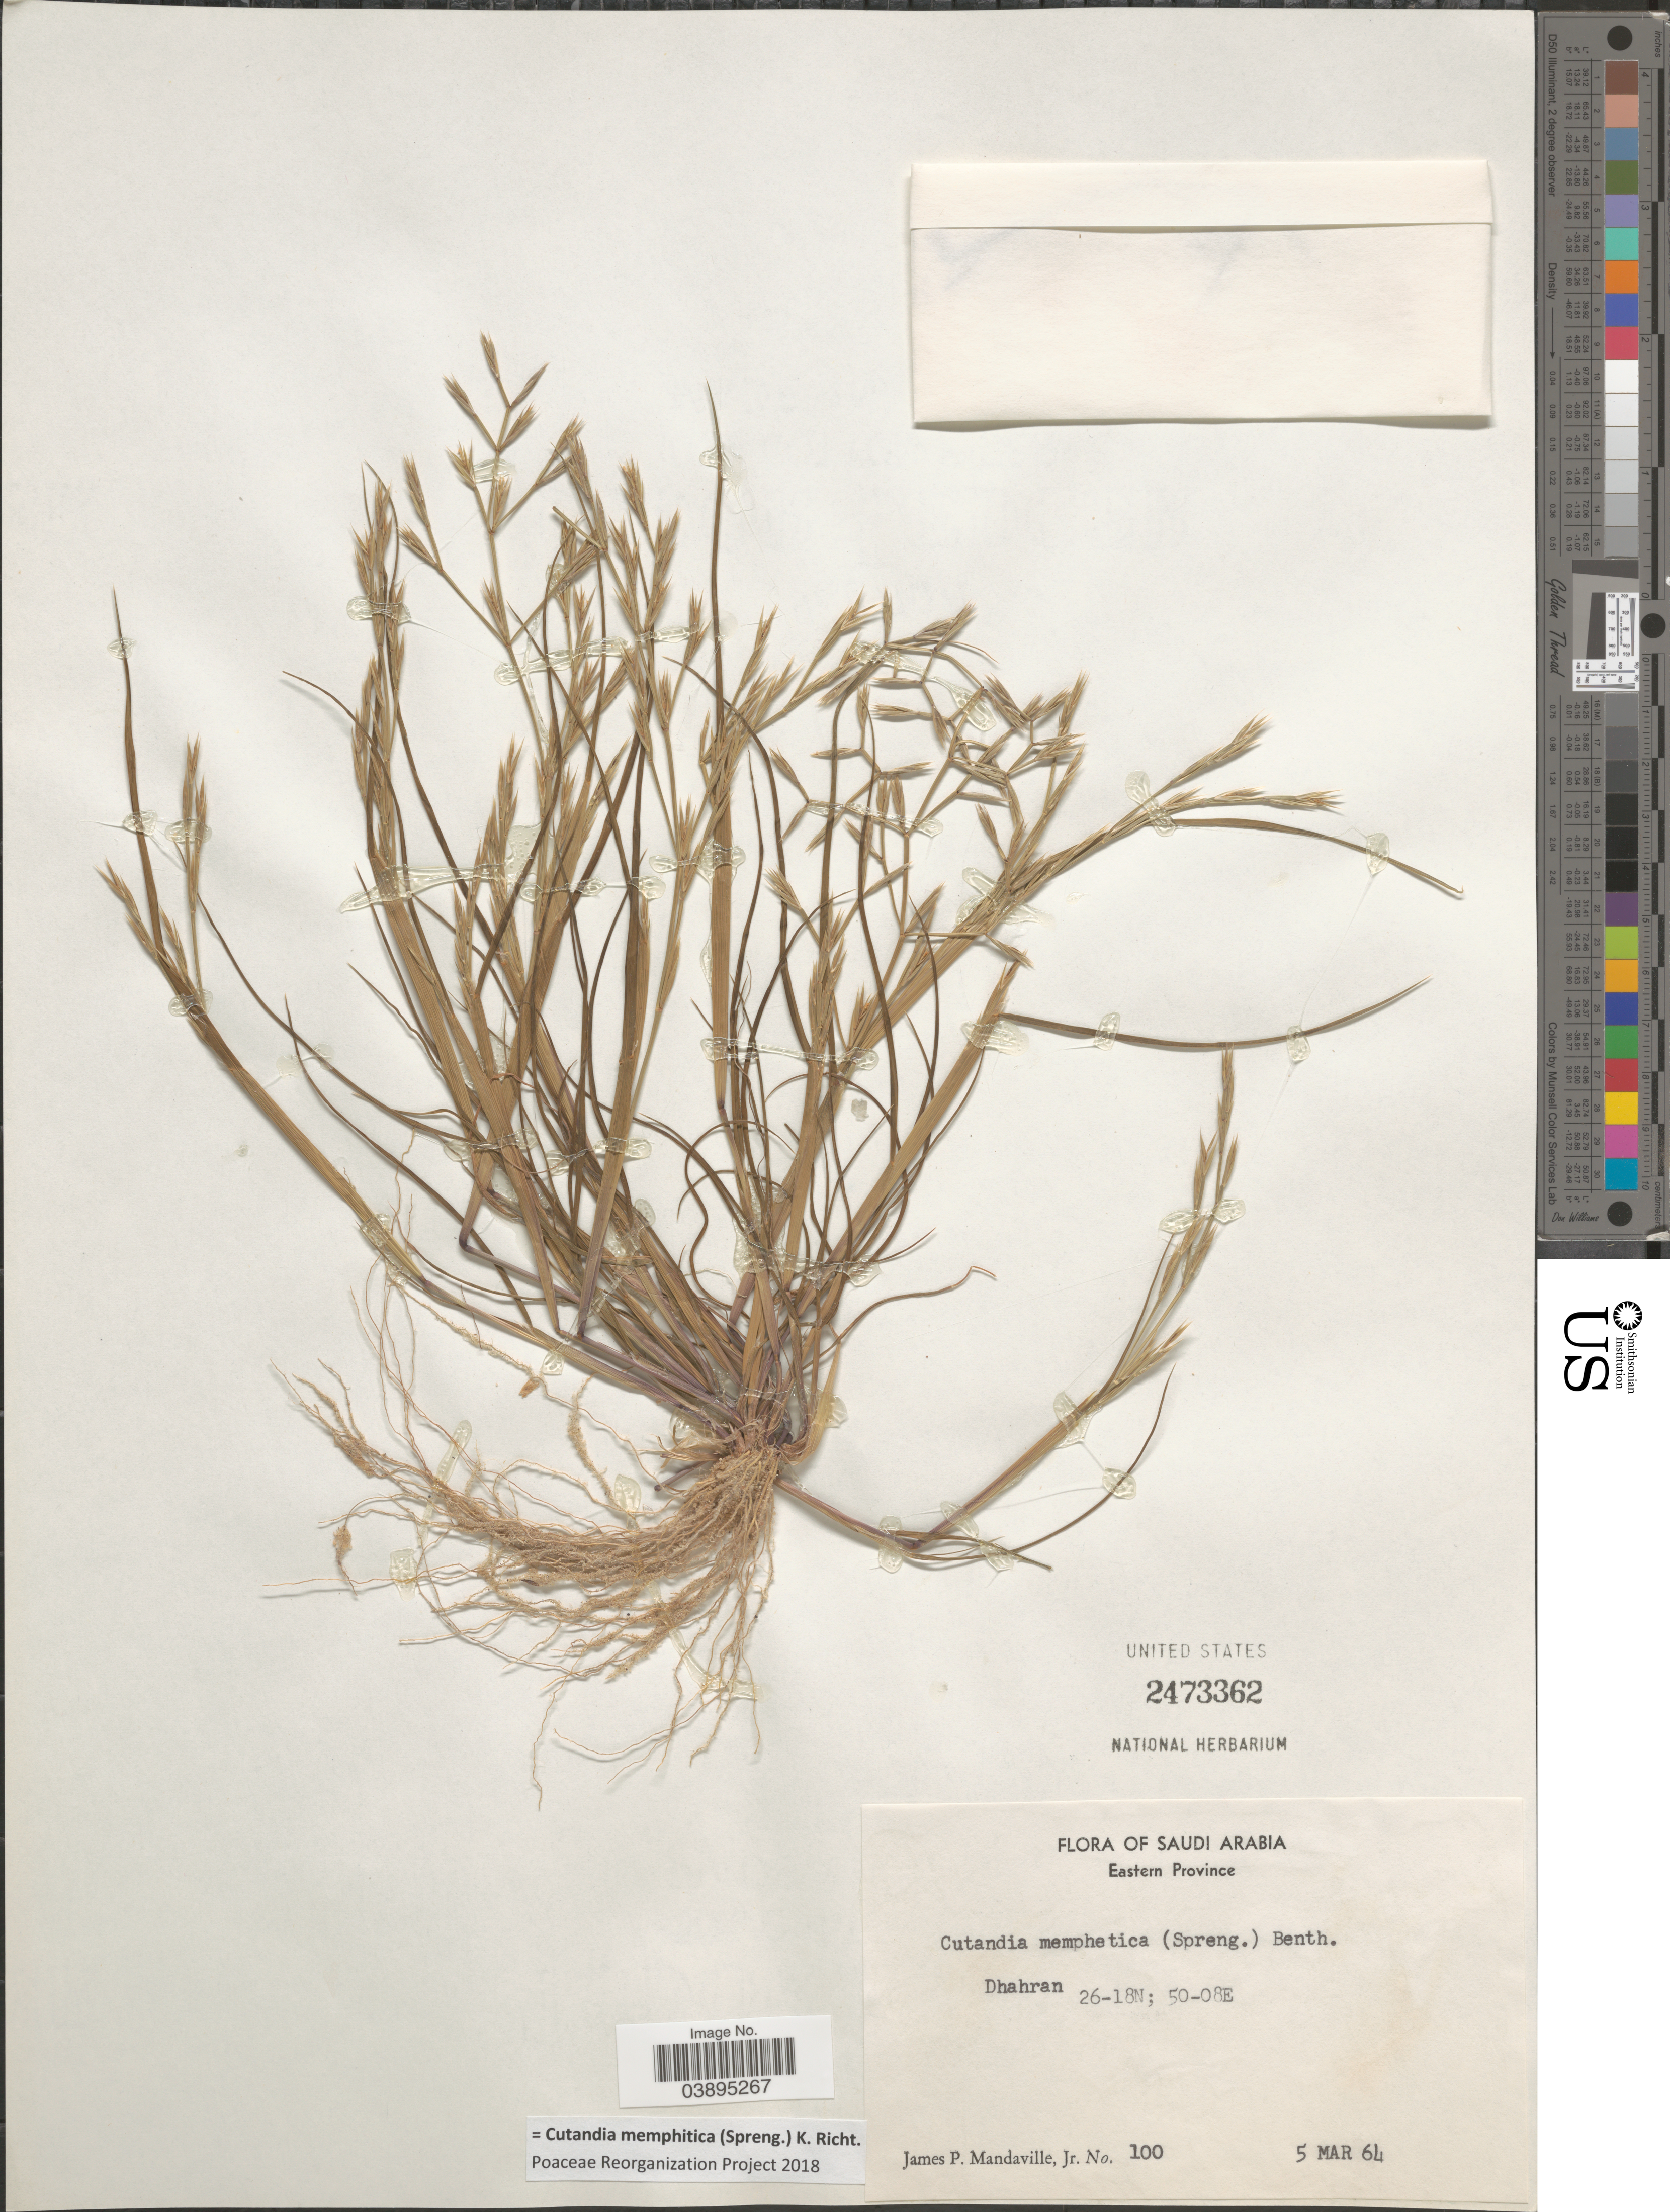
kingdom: Plantae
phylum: Tracheophyta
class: Liliopsida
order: Poales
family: Poaceae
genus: Cutandia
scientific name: Cutandia memphitica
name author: (Spreng.) K. Richt.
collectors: J. Mandaville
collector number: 100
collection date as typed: Transcribed d/m/y: 5/3/64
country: Saudi Arabia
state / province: Ash Sharqiyah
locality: Eastern Province. Dhahran.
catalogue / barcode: US 2473362